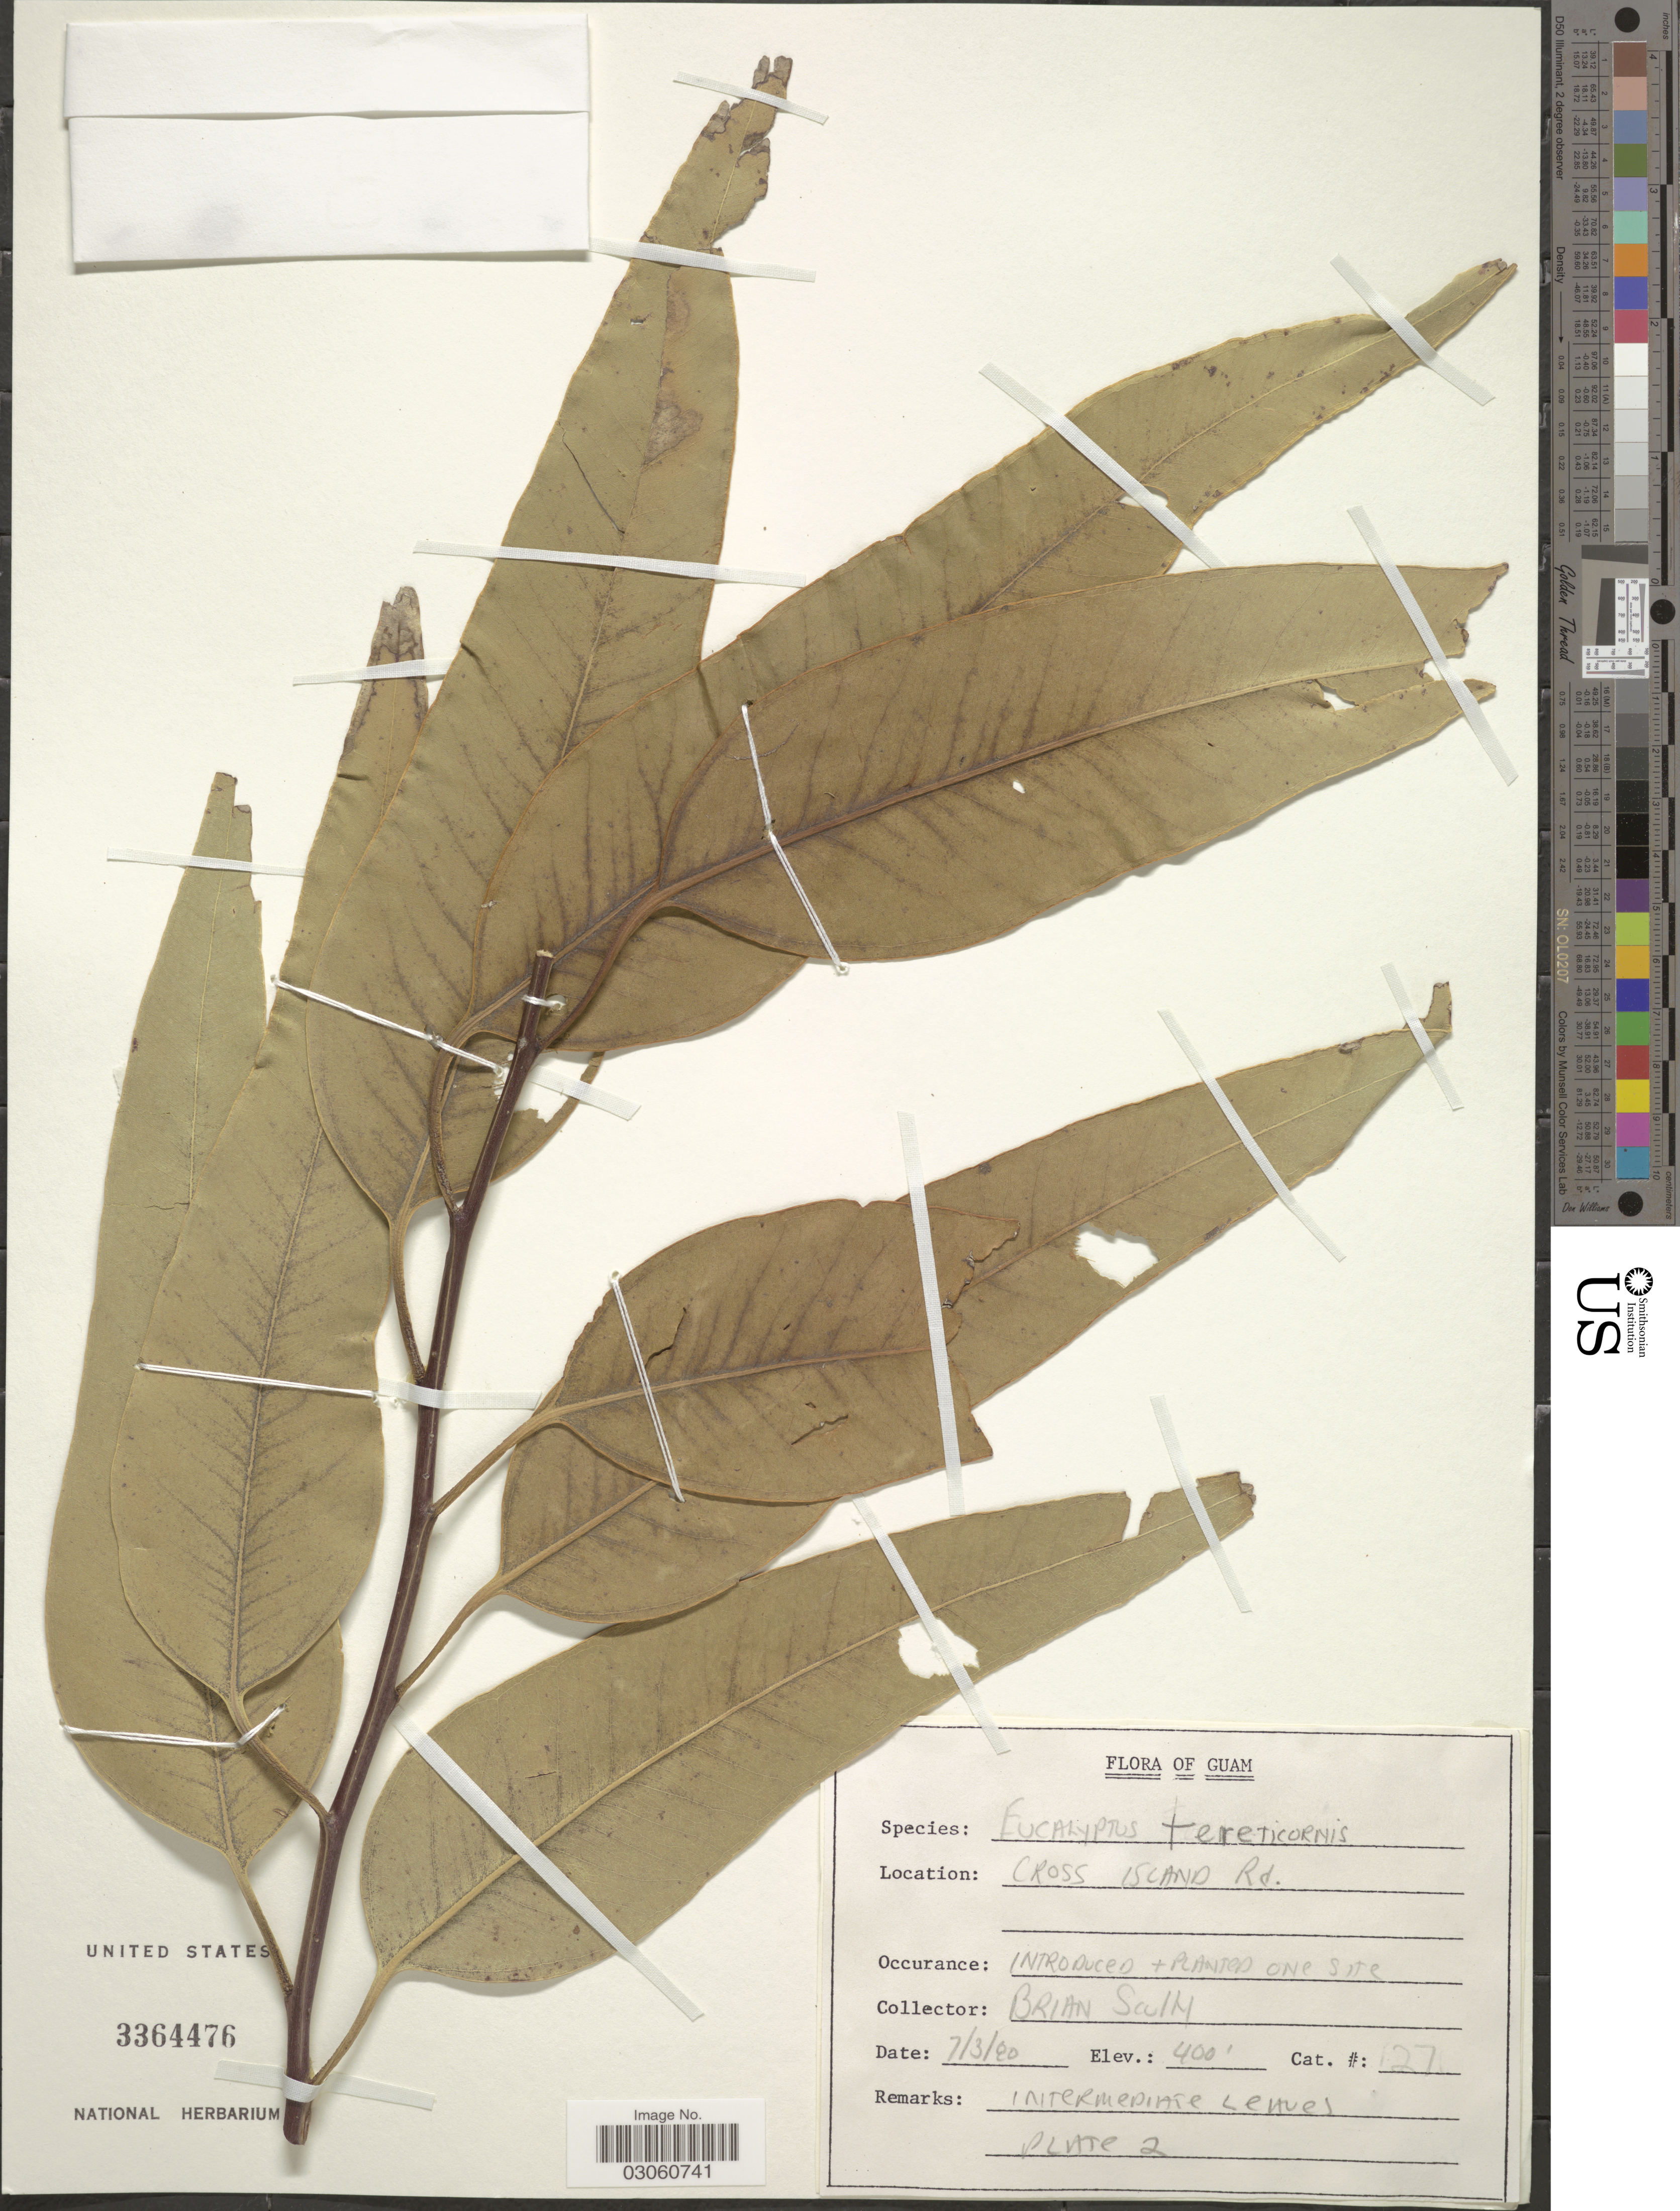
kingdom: Plantae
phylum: Tracheophyta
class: Magnoliopsida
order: Myrtales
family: Myrtaceae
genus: Eucalyptus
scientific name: Eucalyptus tereticornis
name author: Sm.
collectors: B. Scully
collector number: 127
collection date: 1980-03-07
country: Guam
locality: Cross Island Rd.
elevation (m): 122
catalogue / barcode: US 3364476